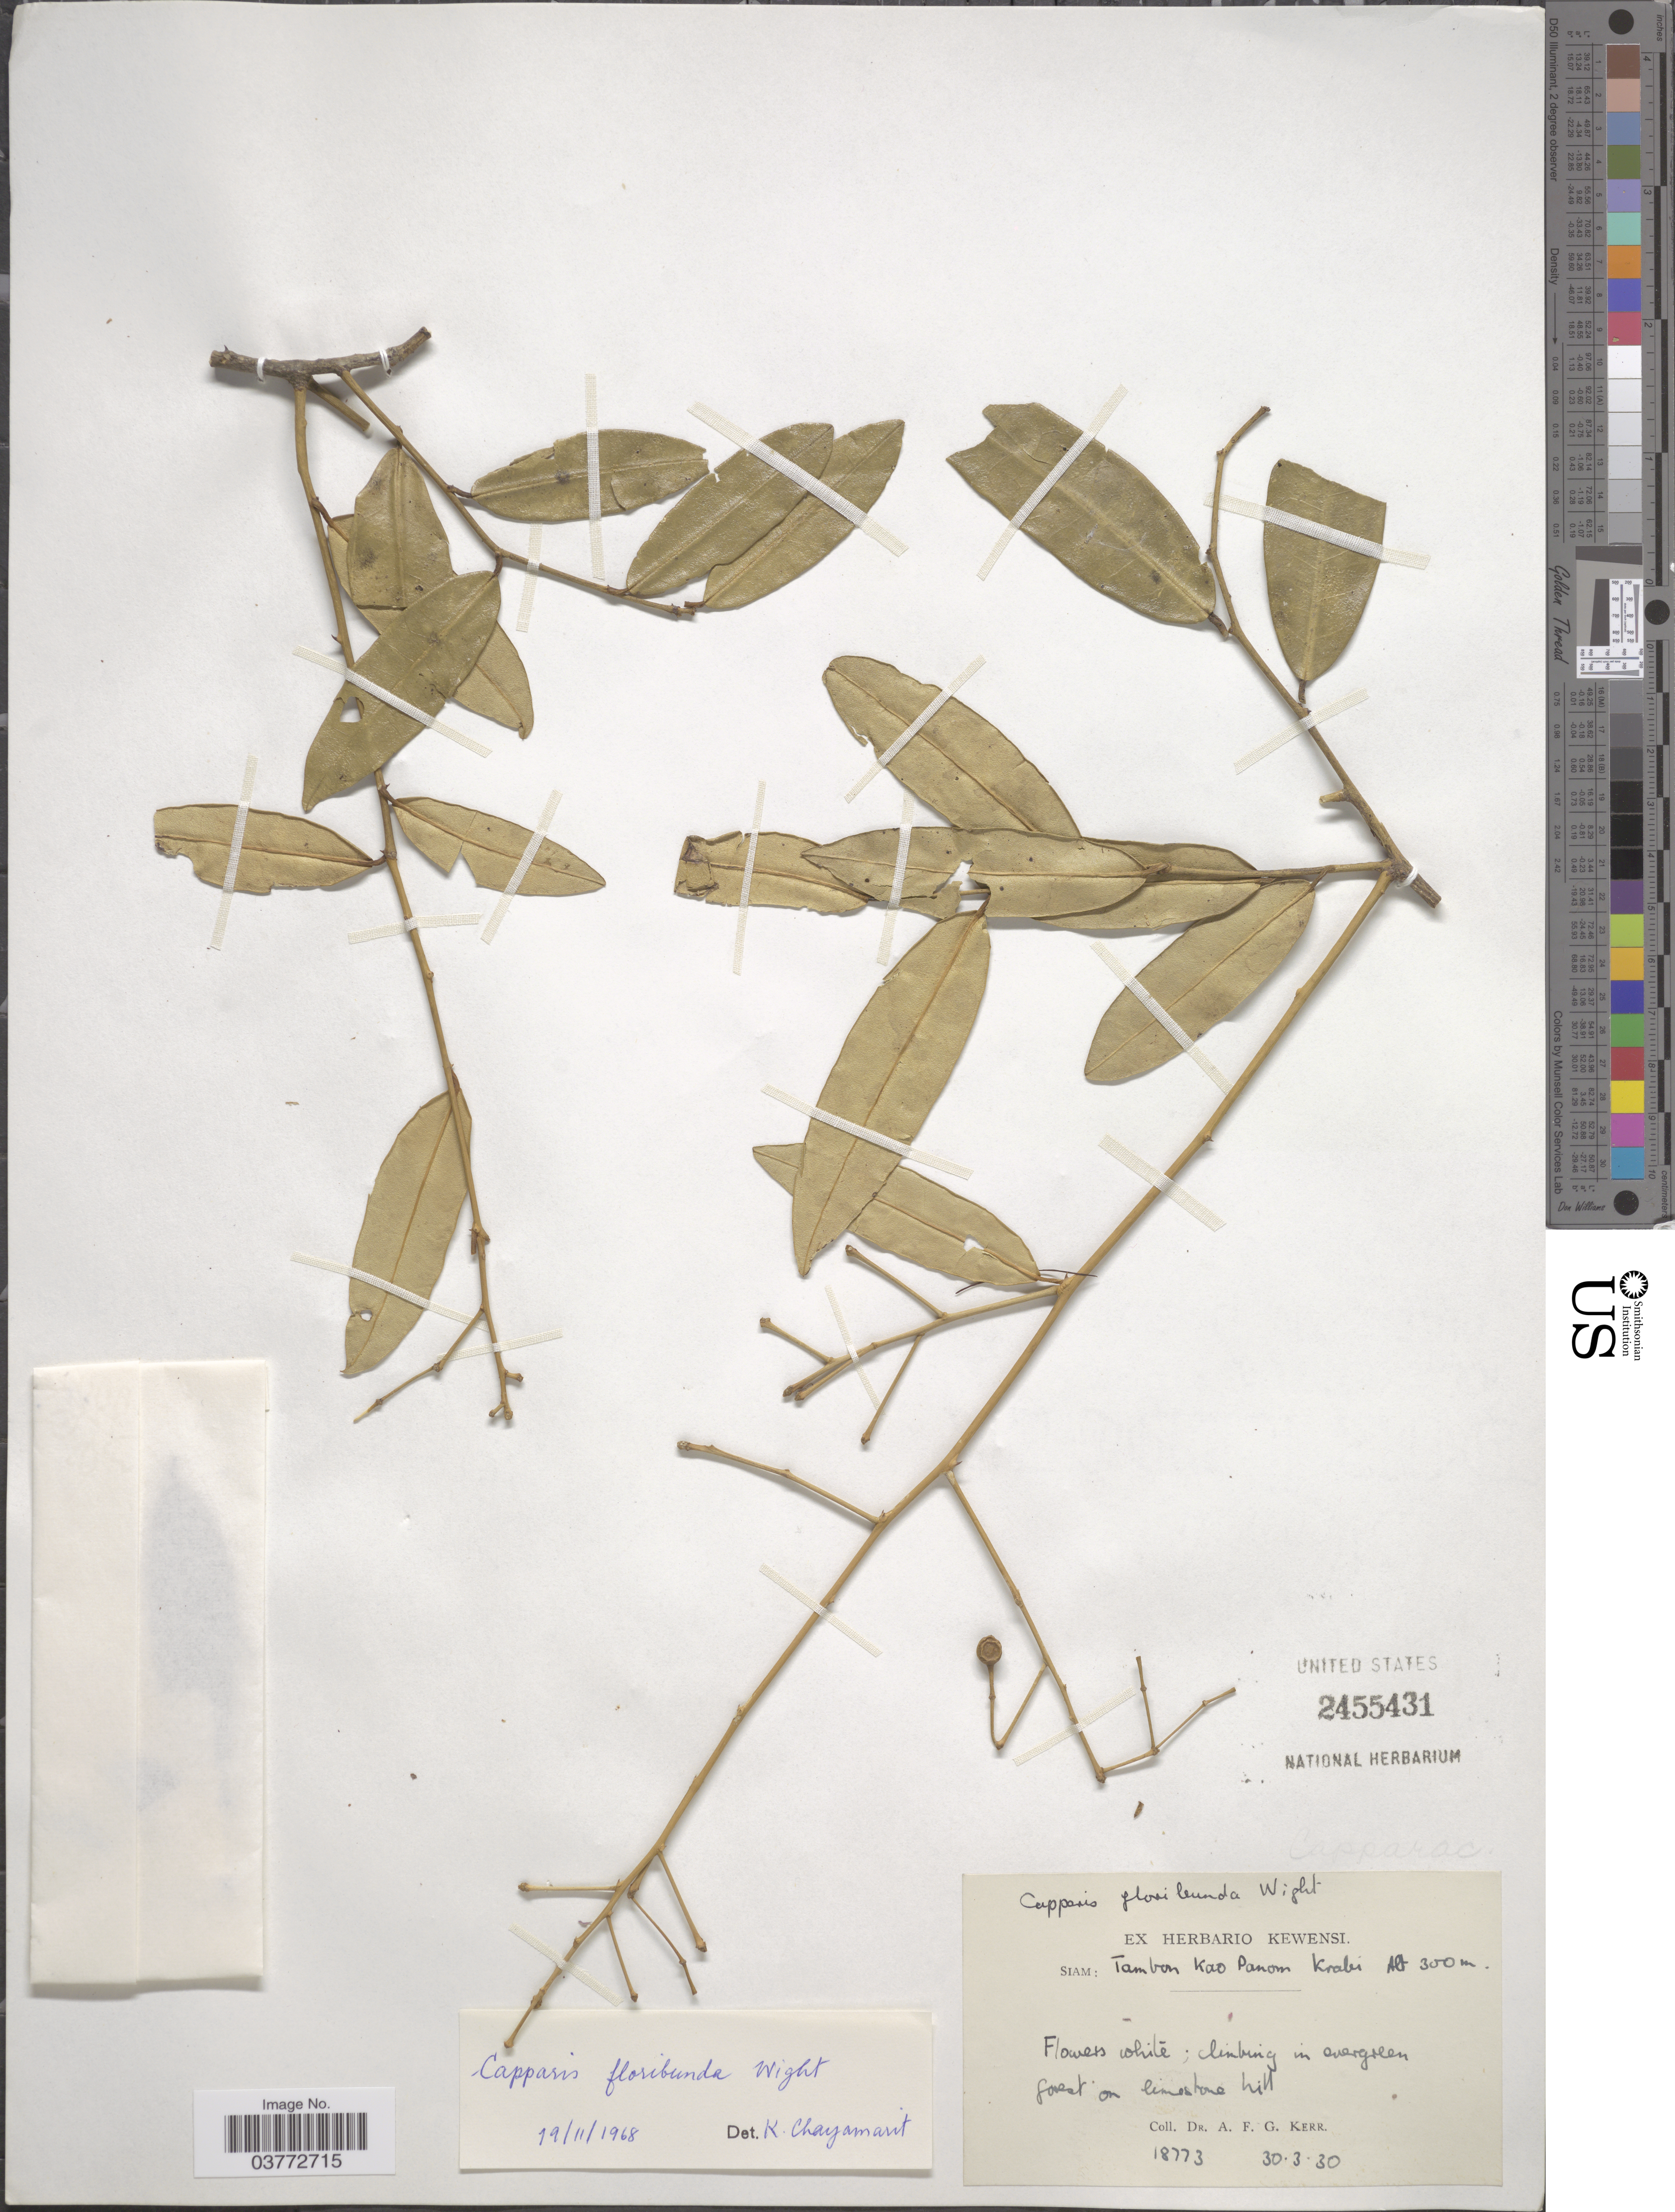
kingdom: Plantae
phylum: Tracheophyta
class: Magnoliopsida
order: Brassicales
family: Capparaceae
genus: Capparis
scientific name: Capparis floribunda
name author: Wight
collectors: A. F. G. Kerr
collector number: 18773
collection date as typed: Transcribed d/m/y: 30/3/30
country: Thailand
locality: Siam: Tambon Kao Panom Krabi.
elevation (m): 300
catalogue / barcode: US 2455431